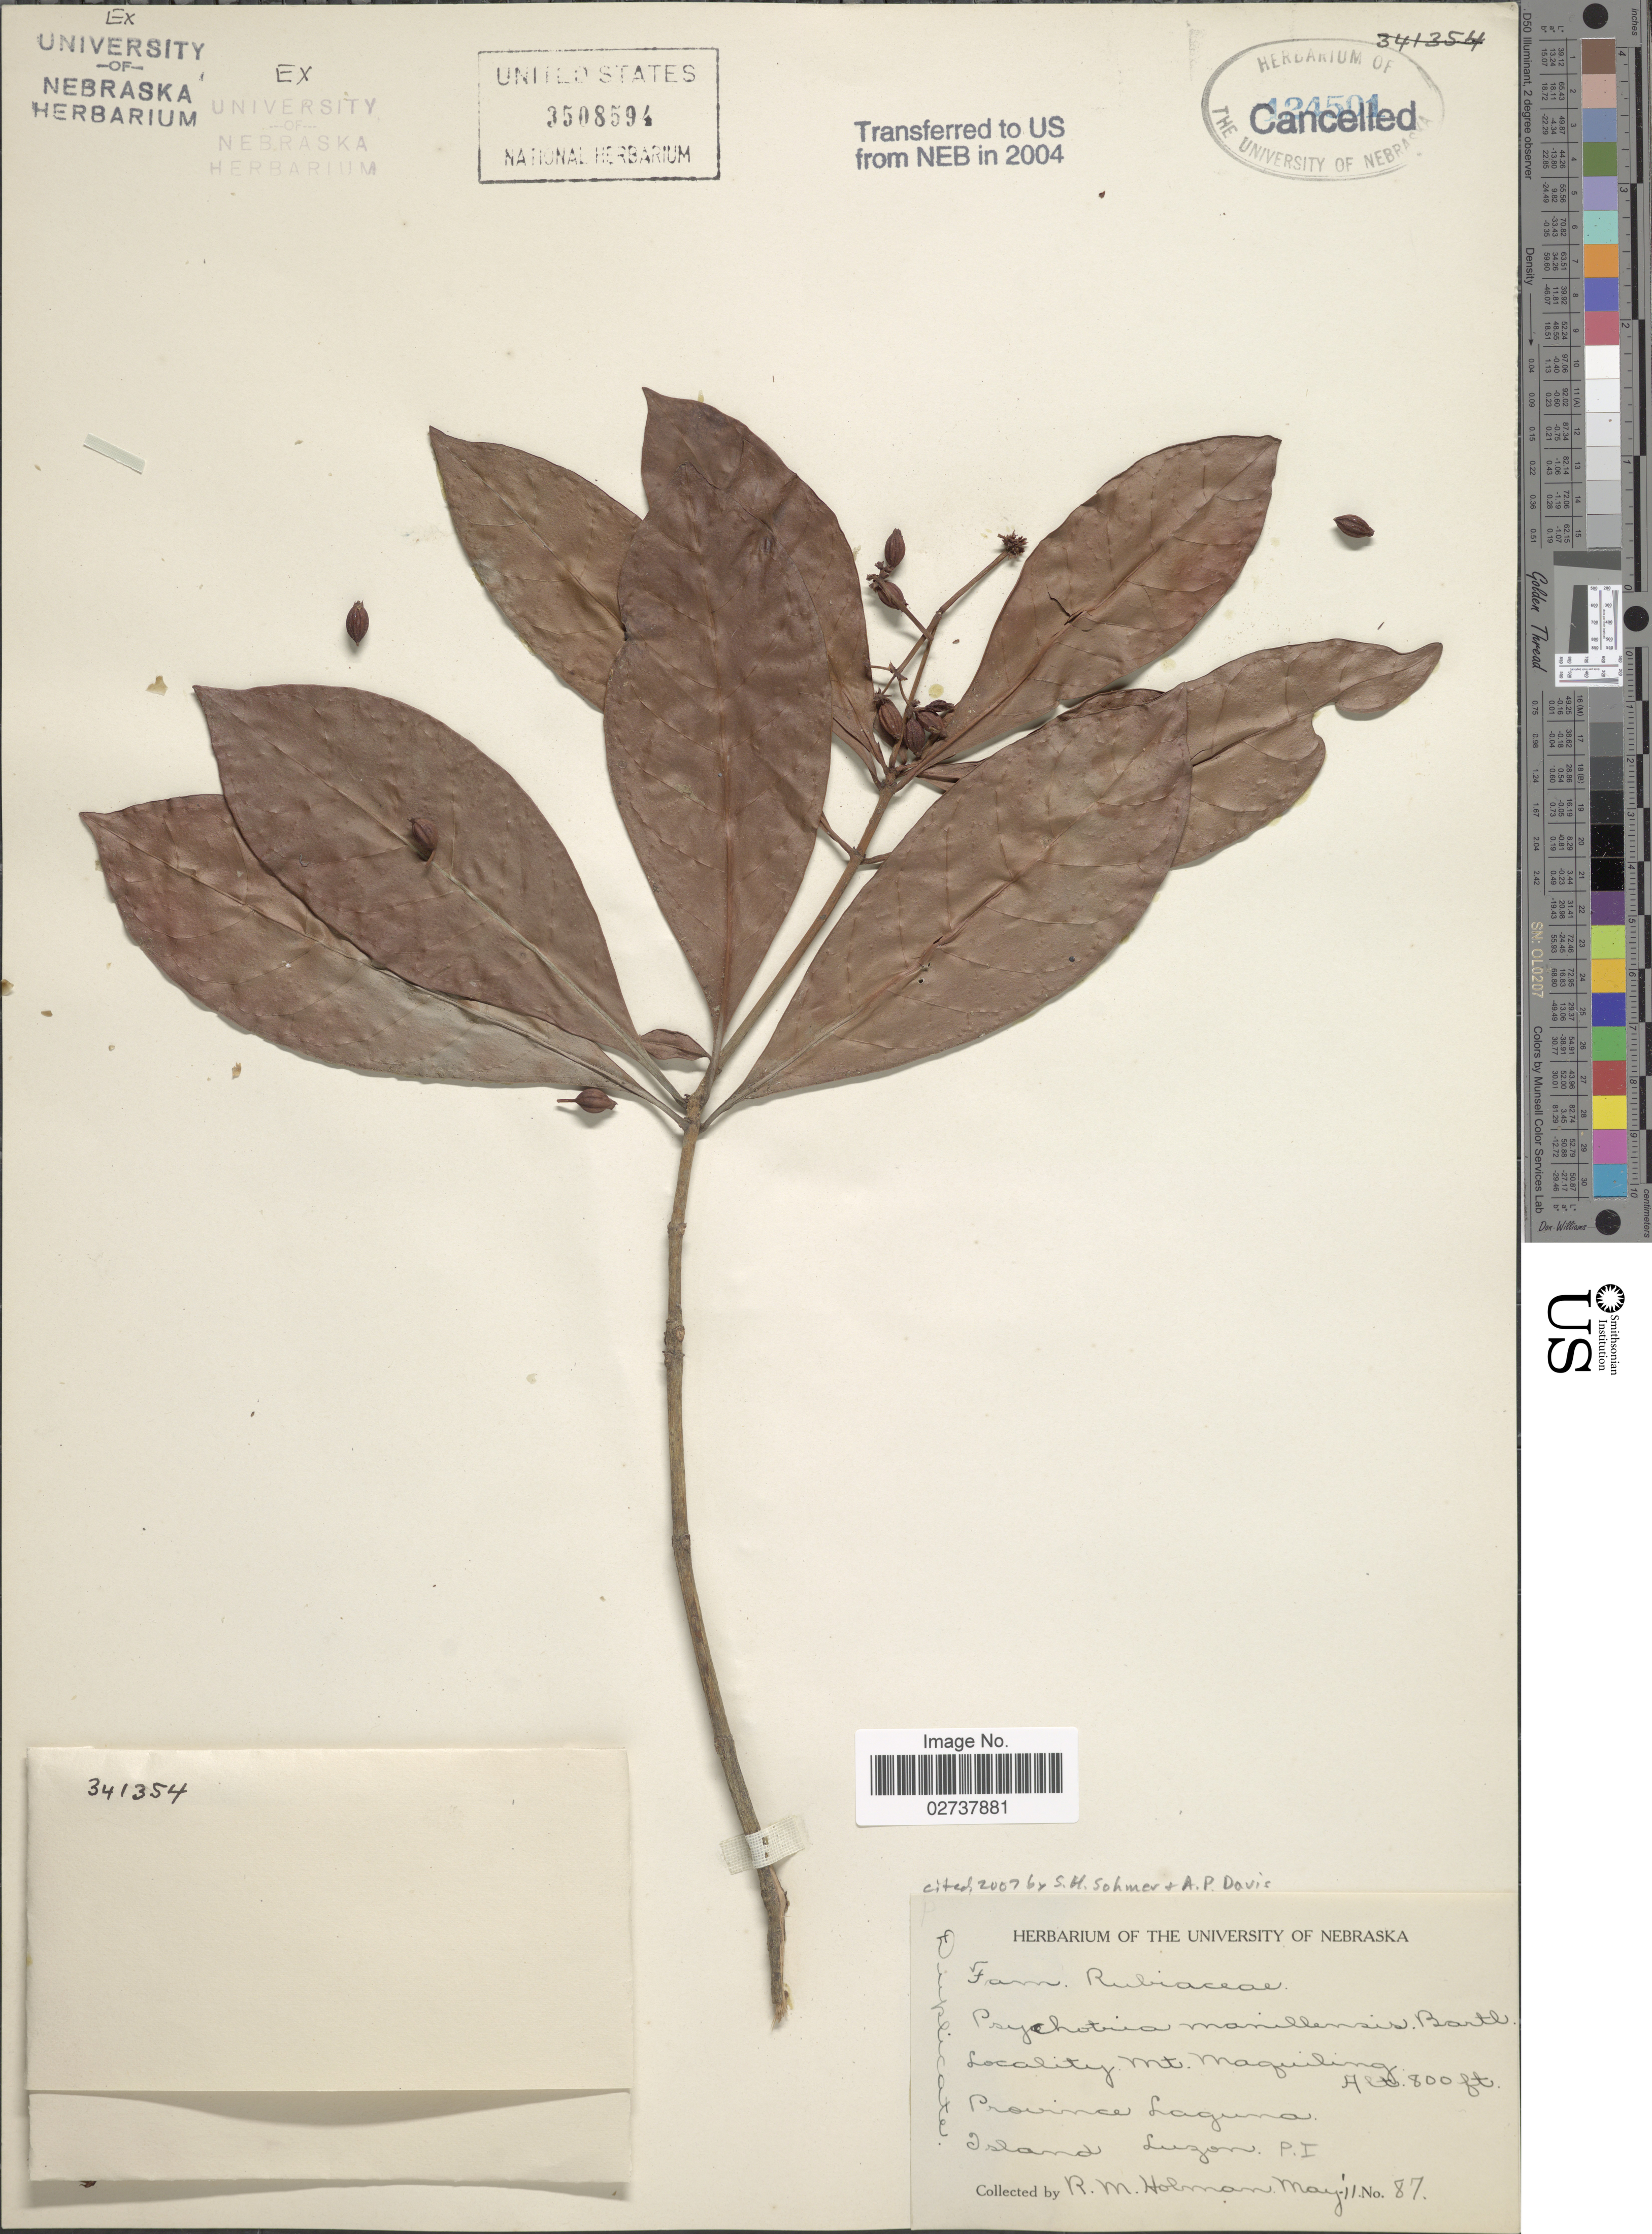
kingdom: Plantae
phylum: Tracheophyta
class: Magnoliopsida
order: Gentianales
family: Rubiaceae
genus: Psychotria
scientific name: Psychotria manillensis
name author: Bartl. ex DC.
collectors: R. Holman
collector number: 87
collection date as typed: Transcribed d/m/y: /5/11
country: Philippines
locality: Mt. Maquiling, Province Laguna, Island of Luzon.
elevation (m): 244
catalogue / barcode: US 3508594